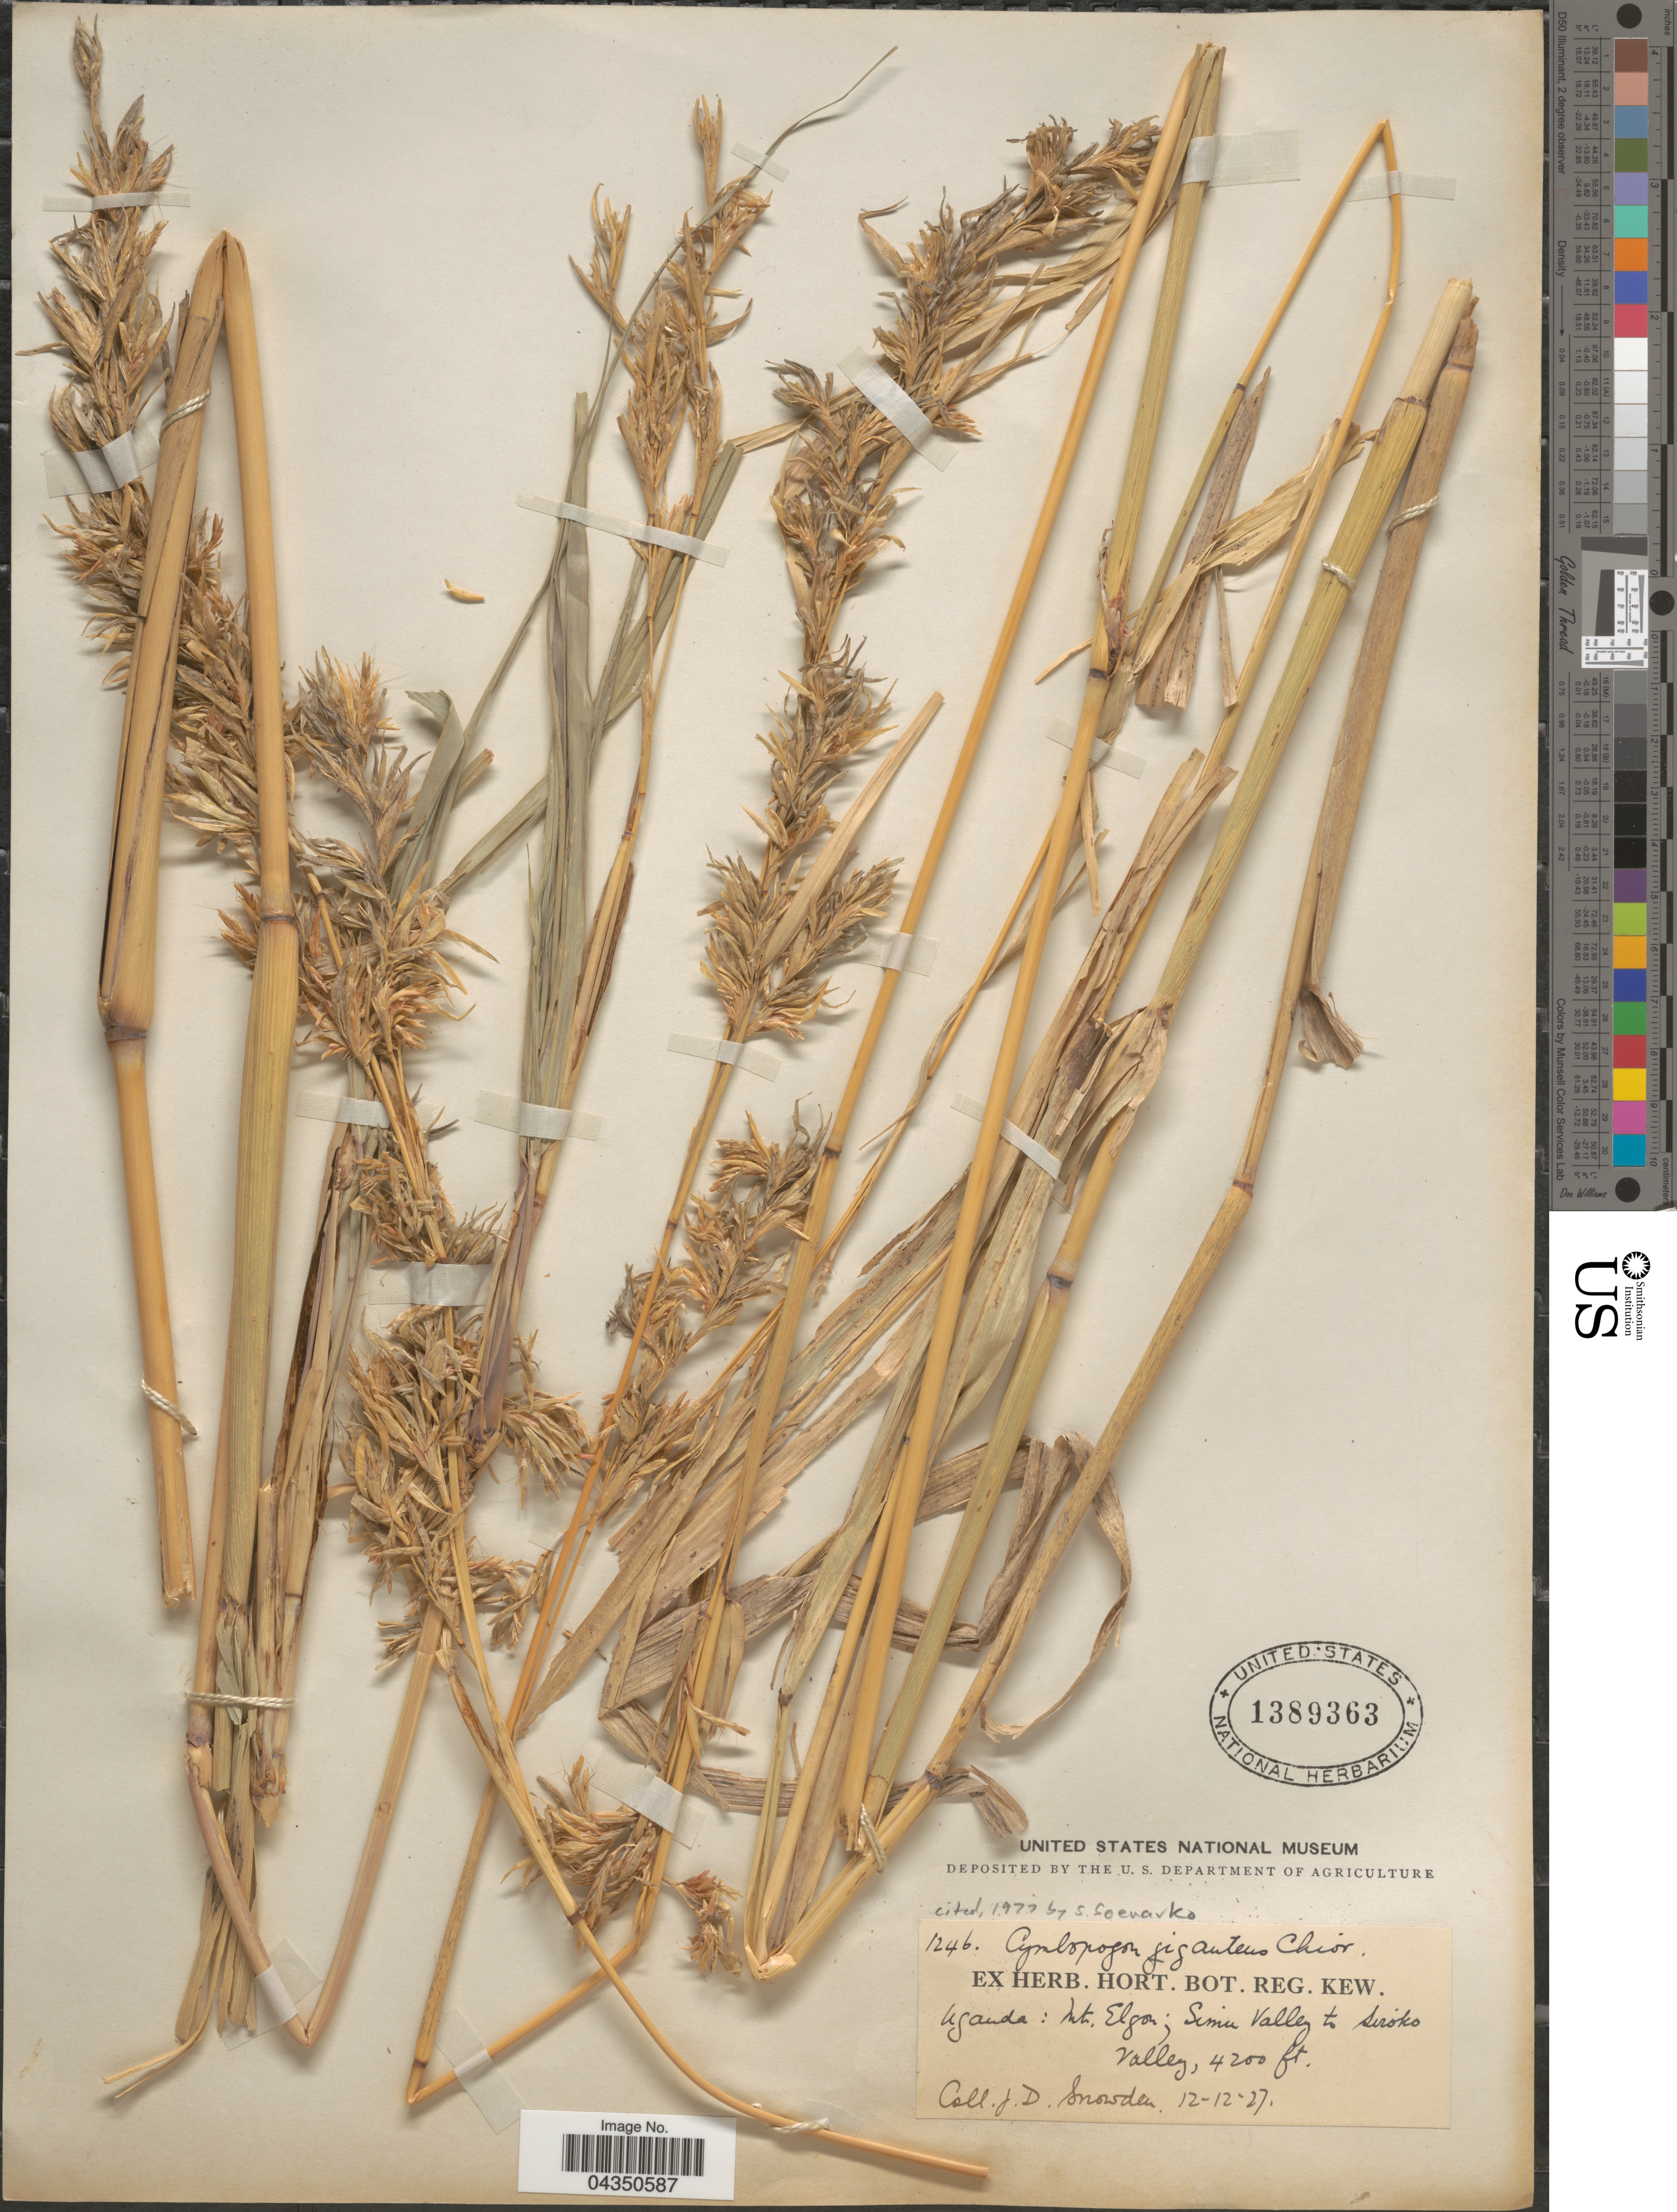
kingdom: Plantae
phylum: Tracheophyta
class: Liliopsida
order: Poales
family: Poaceae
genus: Cymbopogon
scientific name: Cymbopogon giganteus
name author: Chiov.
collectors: J. Snowden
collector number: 1246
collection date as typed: Transcribed d/m/y: 12/12/27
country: Uganda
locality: Mt. Elgon, Sim Valley to Siroko Valley.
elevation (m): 1280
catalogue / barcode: US 1389363